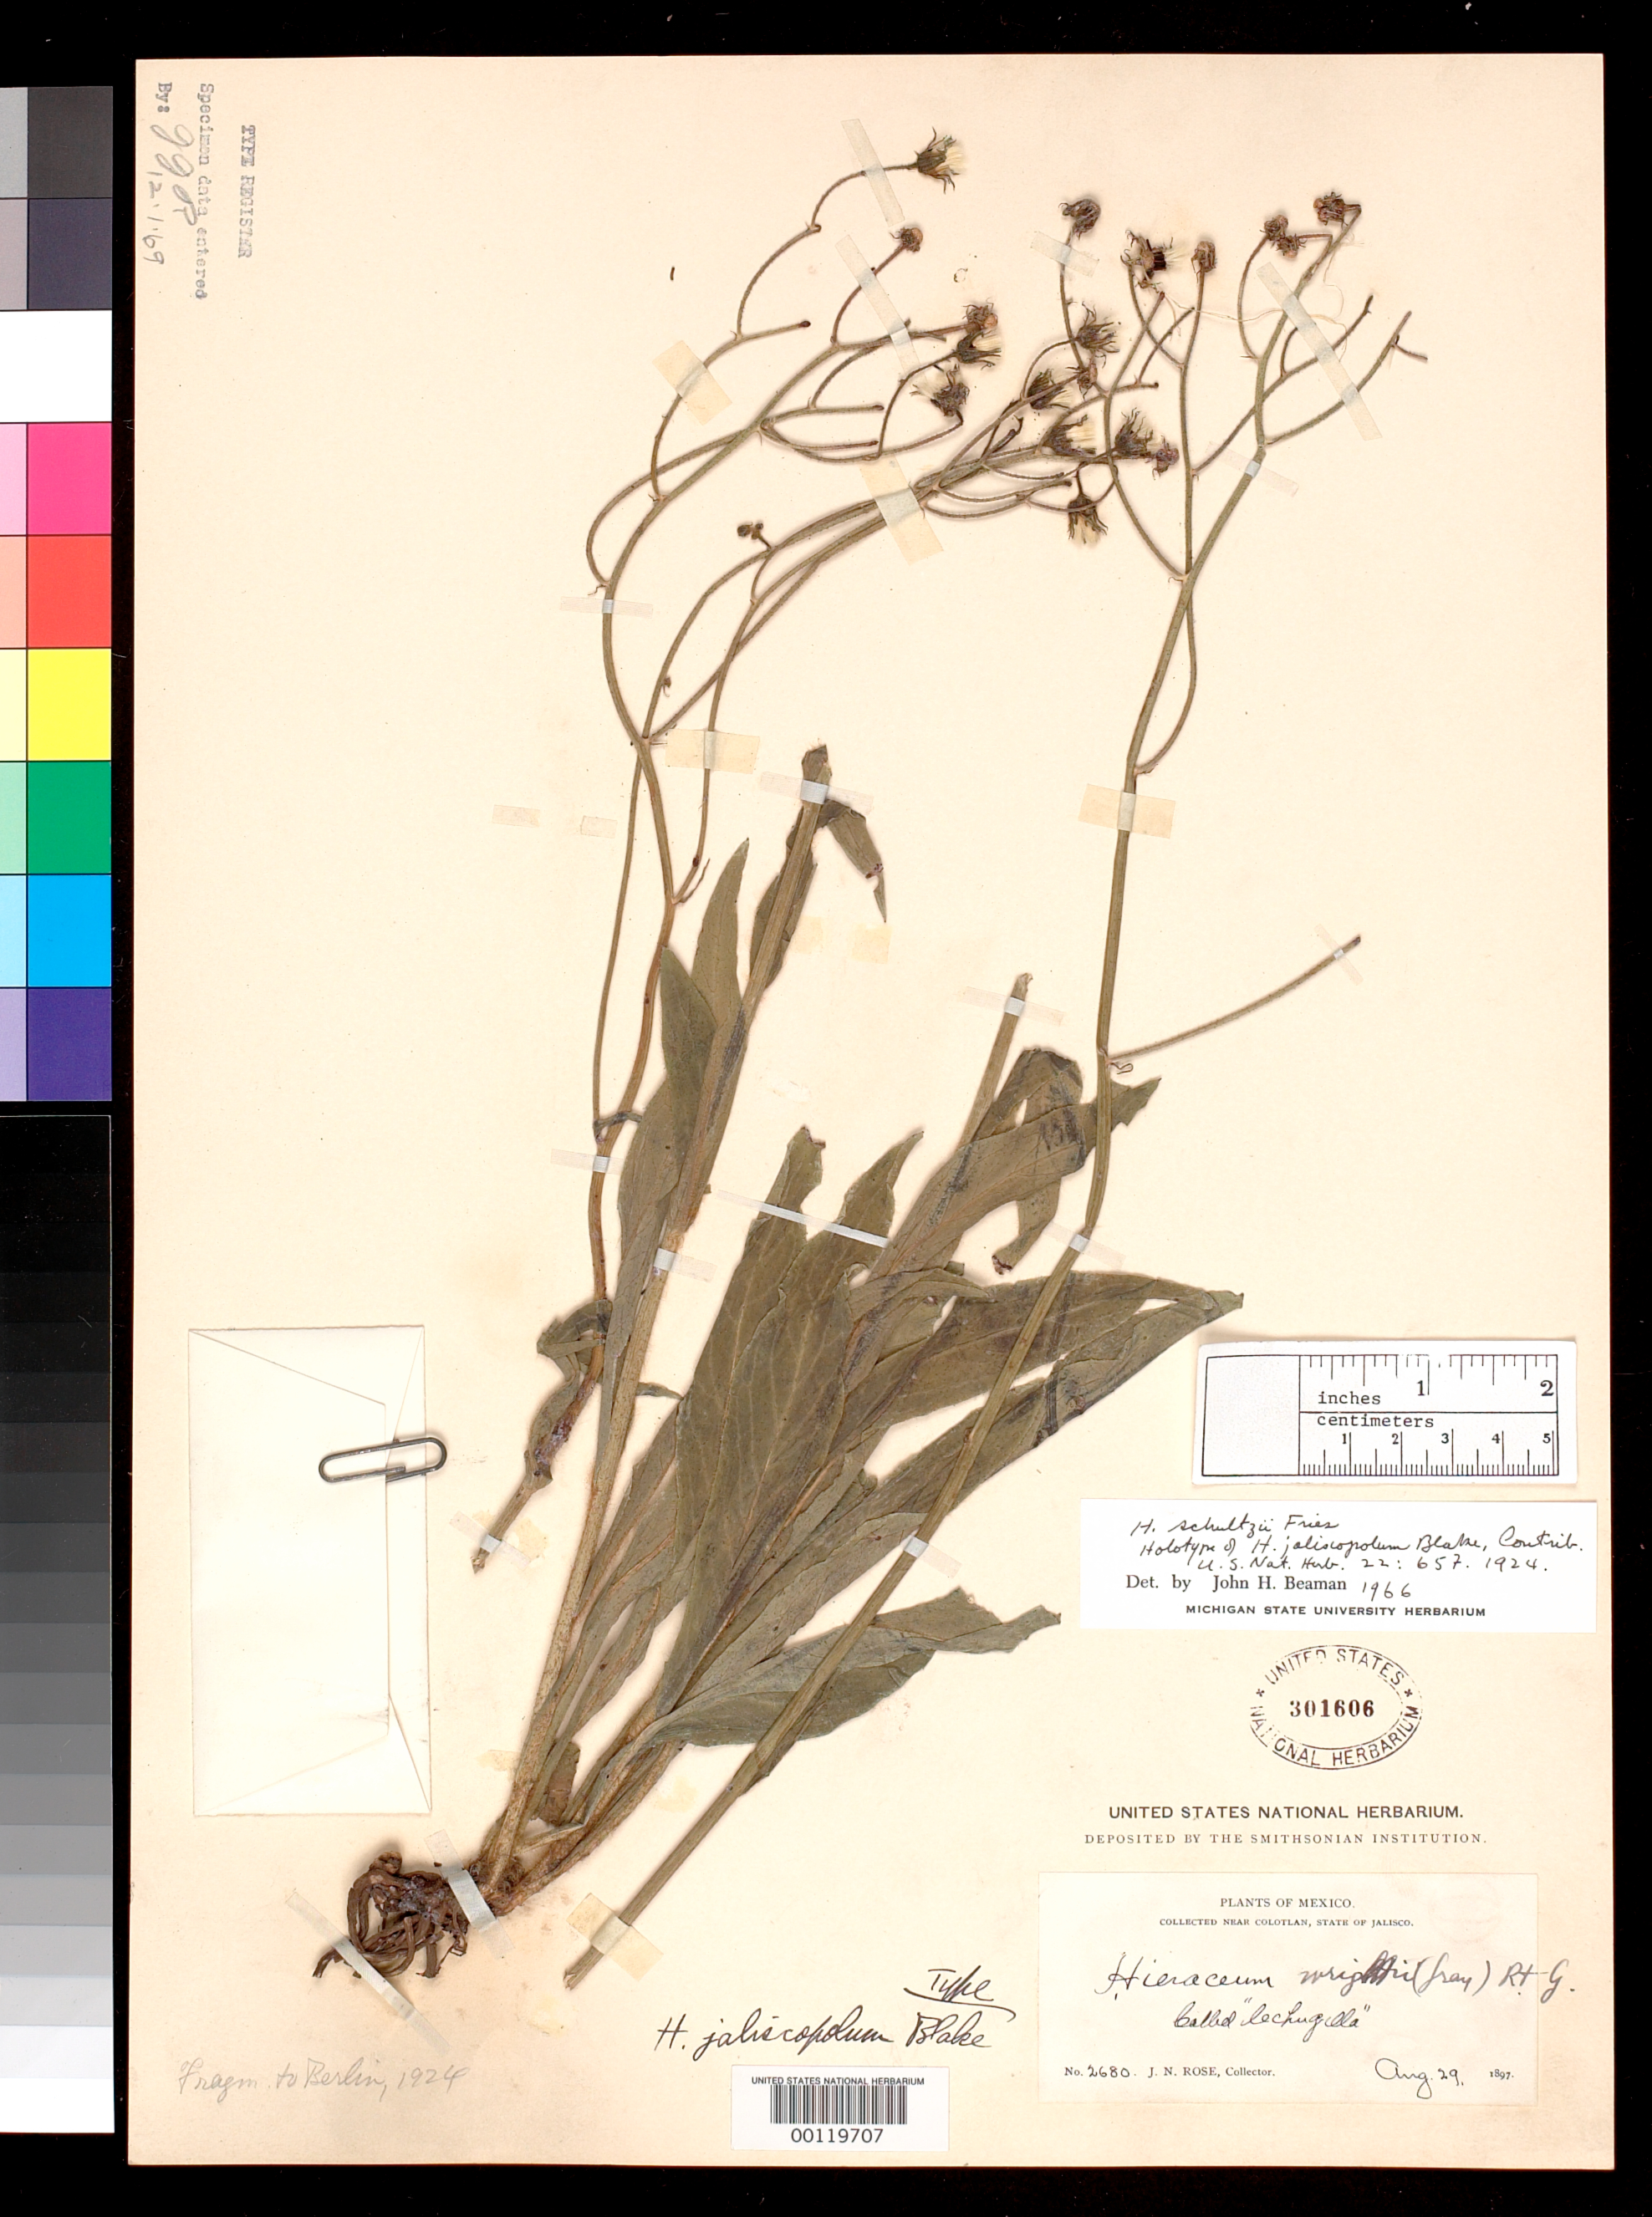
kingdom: Plantae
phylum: Tracheophyta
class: Magnoliopsida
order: Asterales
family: Asteraceae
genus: Hieracium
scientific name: Hieracium jaliscopolum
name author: S.F. Blake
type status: Holotype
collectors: J. N. Rose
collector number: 2680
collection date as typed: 29 Aug 1897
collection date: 1897-08-29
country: Mexico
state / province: Jalisco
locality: Colotlan.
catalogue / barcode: US 301606